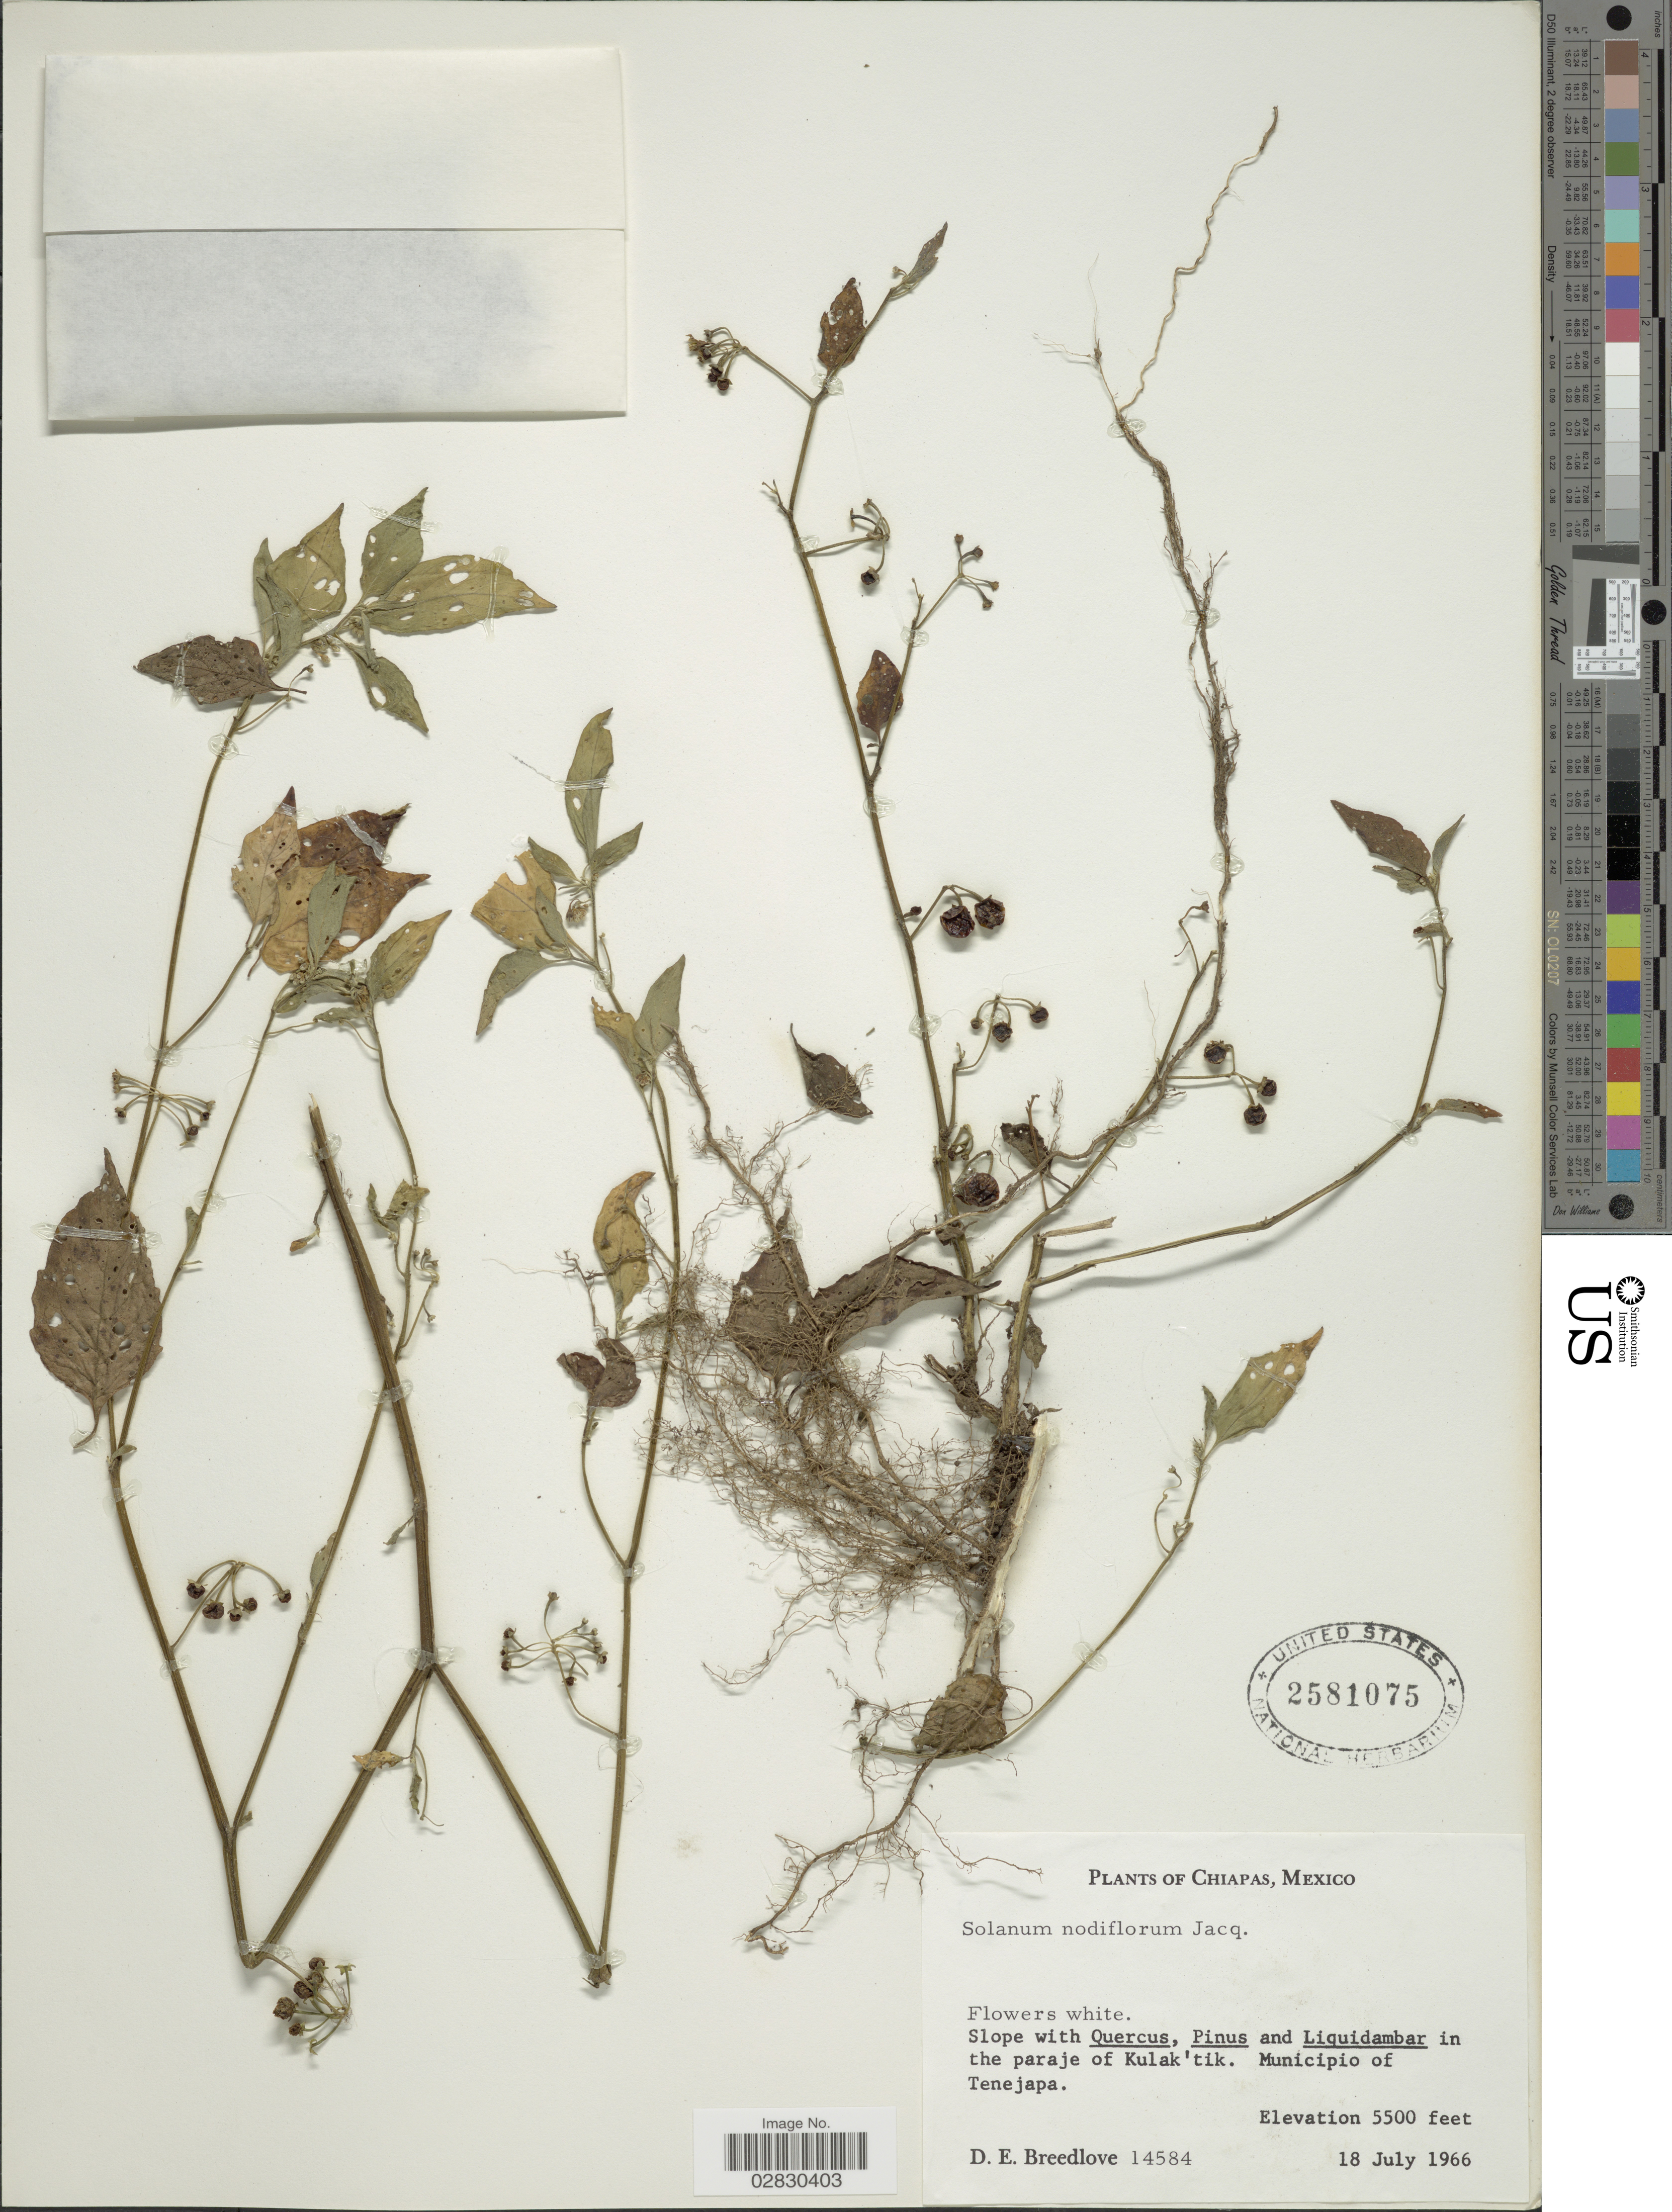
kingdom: Plantae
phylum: Tracheophyta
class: Magnoliopsida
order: Solanales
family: Solanaceae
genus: Solanum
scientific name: Solanum nigrescens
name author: M. Martens & Galeotti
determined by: Knapp, S. D.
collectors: D. E. Breedlove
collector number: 14584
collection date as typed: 18 Jul 1966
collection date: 1966-07-18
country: Mexico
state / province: Chiapas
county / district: Tenejapa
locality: Paraje of Kulak'tik. Municipio of Tenejapa, Chiapas.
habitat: slope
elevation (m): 1676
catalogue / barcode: US 2581075